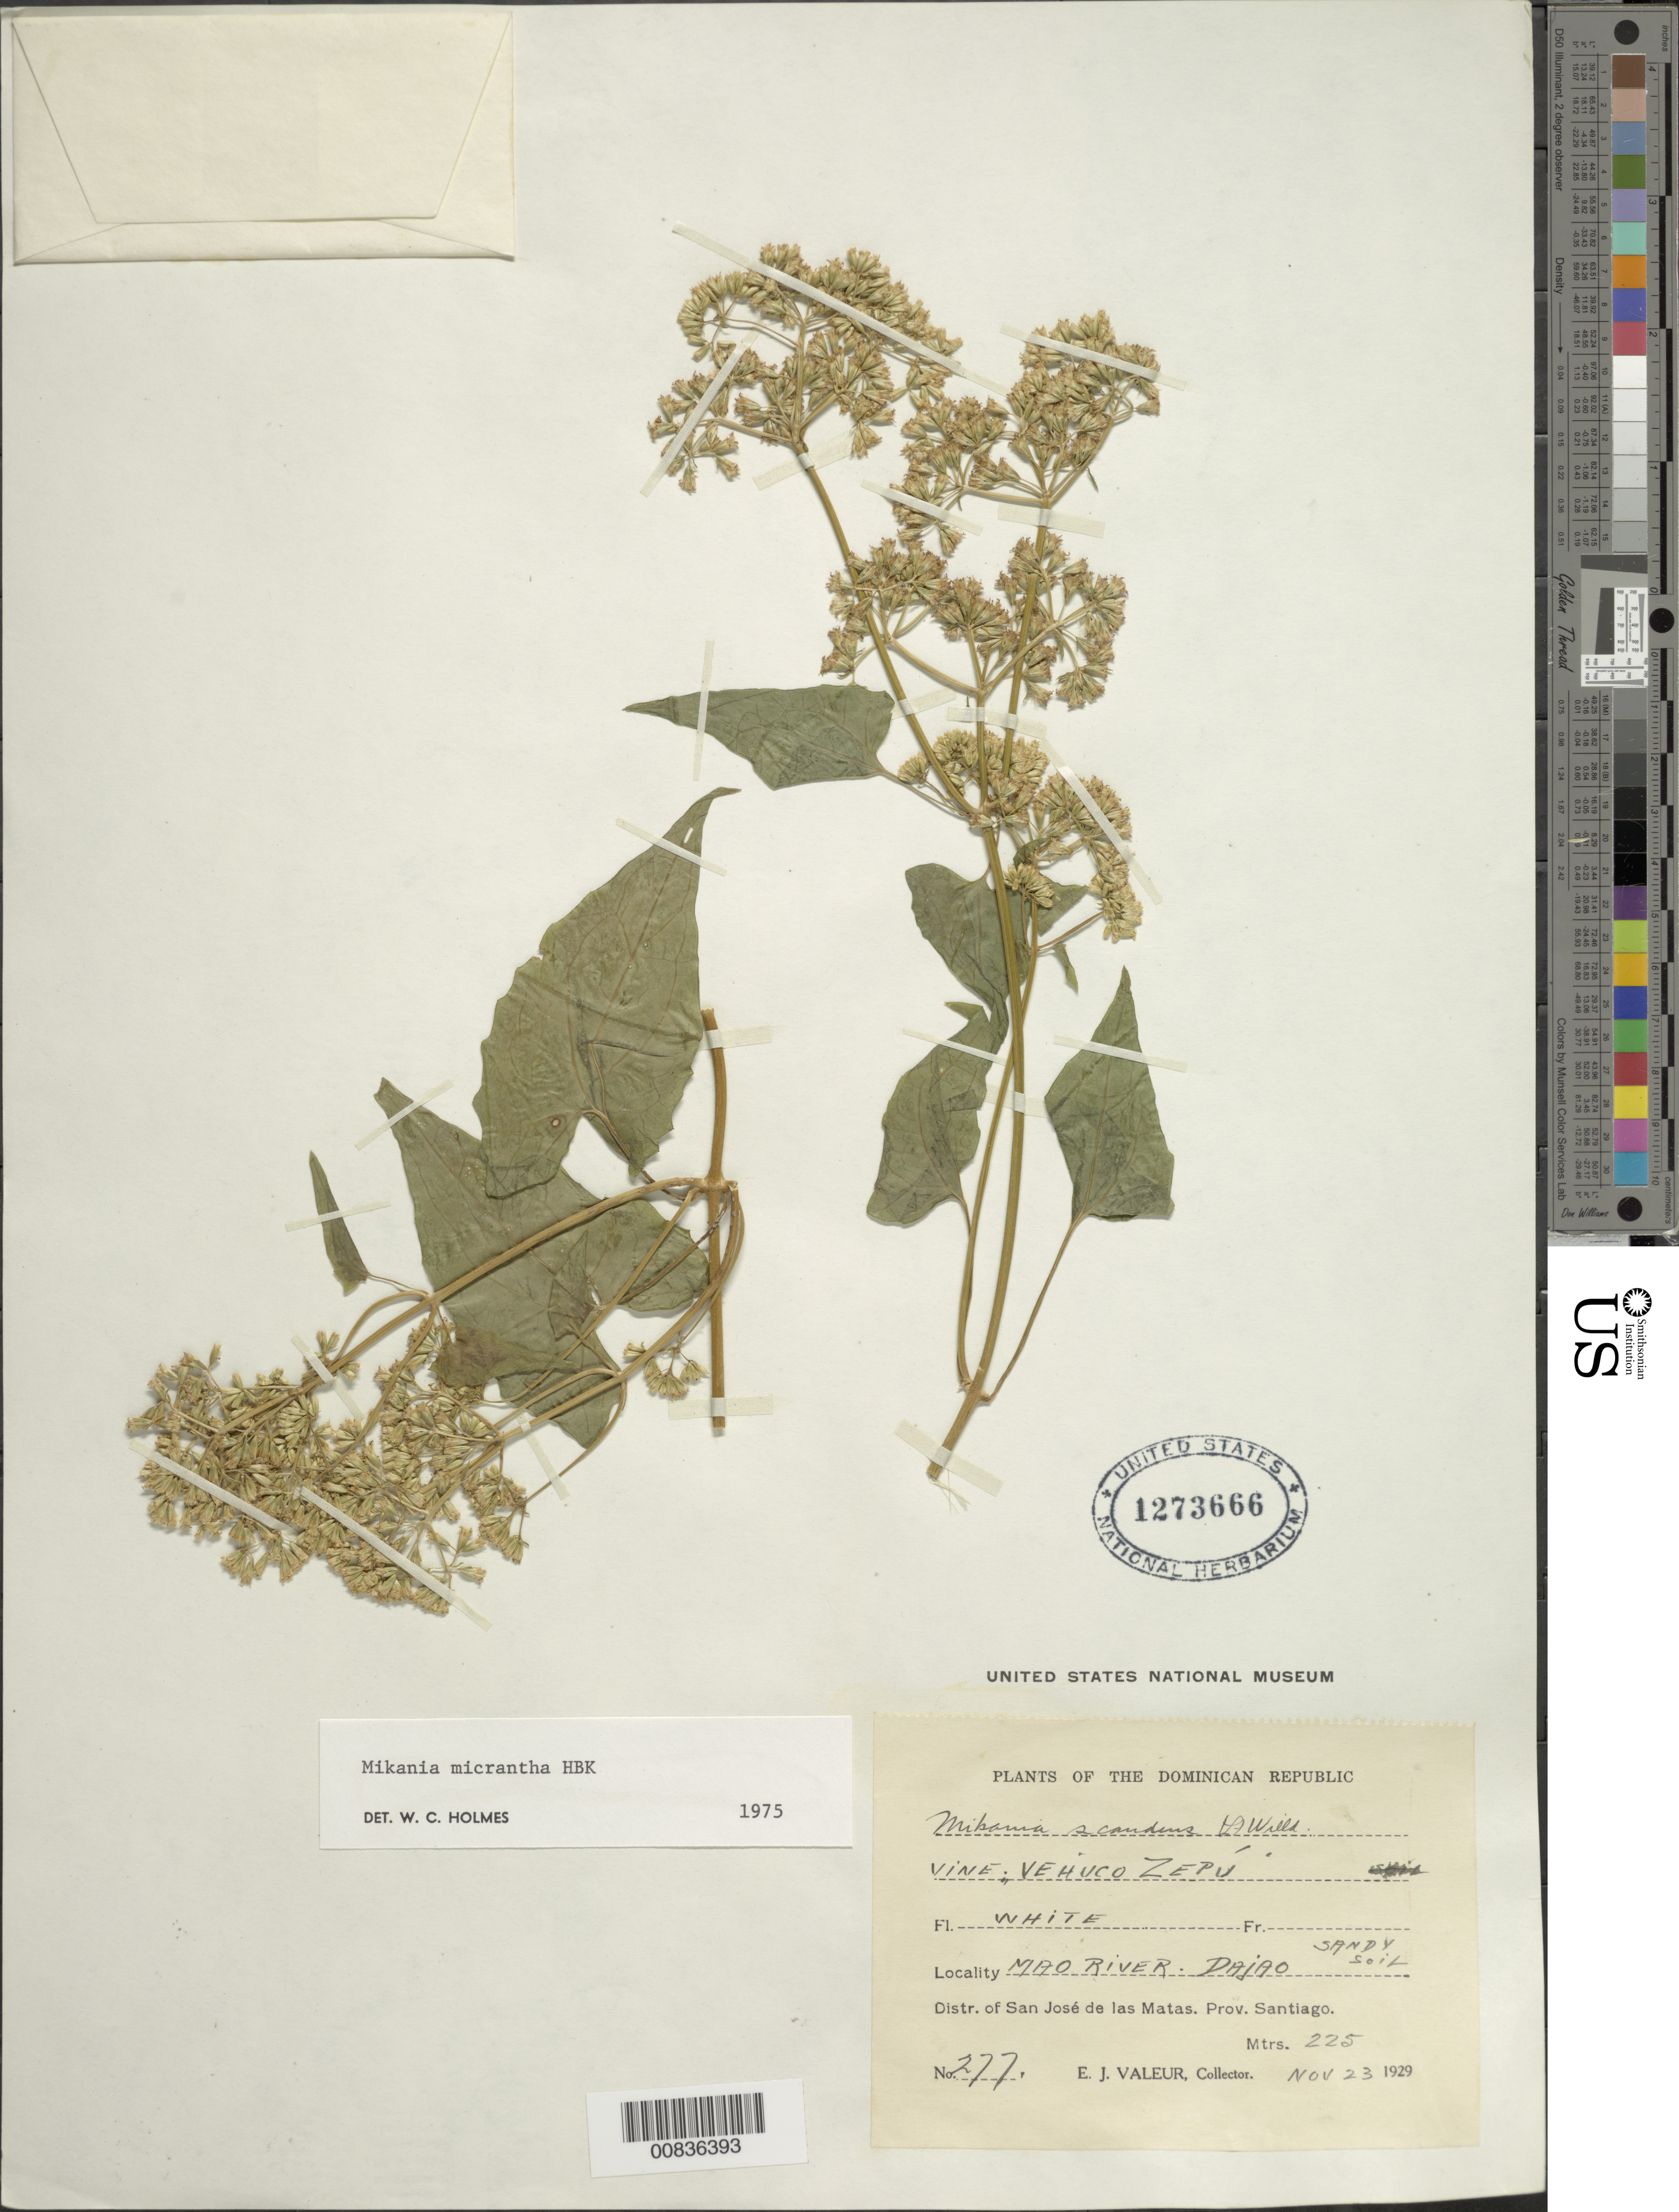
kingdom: Plantae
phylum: Tracheophyta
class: Magnoliopsida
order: Asterales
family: Asteraceae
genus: Mikania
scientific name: Mikania micrantha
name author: Kunth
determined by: Holmes, W. C.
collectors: E. Valeur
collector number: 277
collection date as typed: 23 Nov 1929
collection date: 1929-11-23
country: Dominican Republic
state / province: Santiago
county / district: San José de las Matas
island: Hispaniola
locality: Mao River, Dajao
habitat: Sandy soil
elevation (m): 225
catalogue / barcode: US 1273666